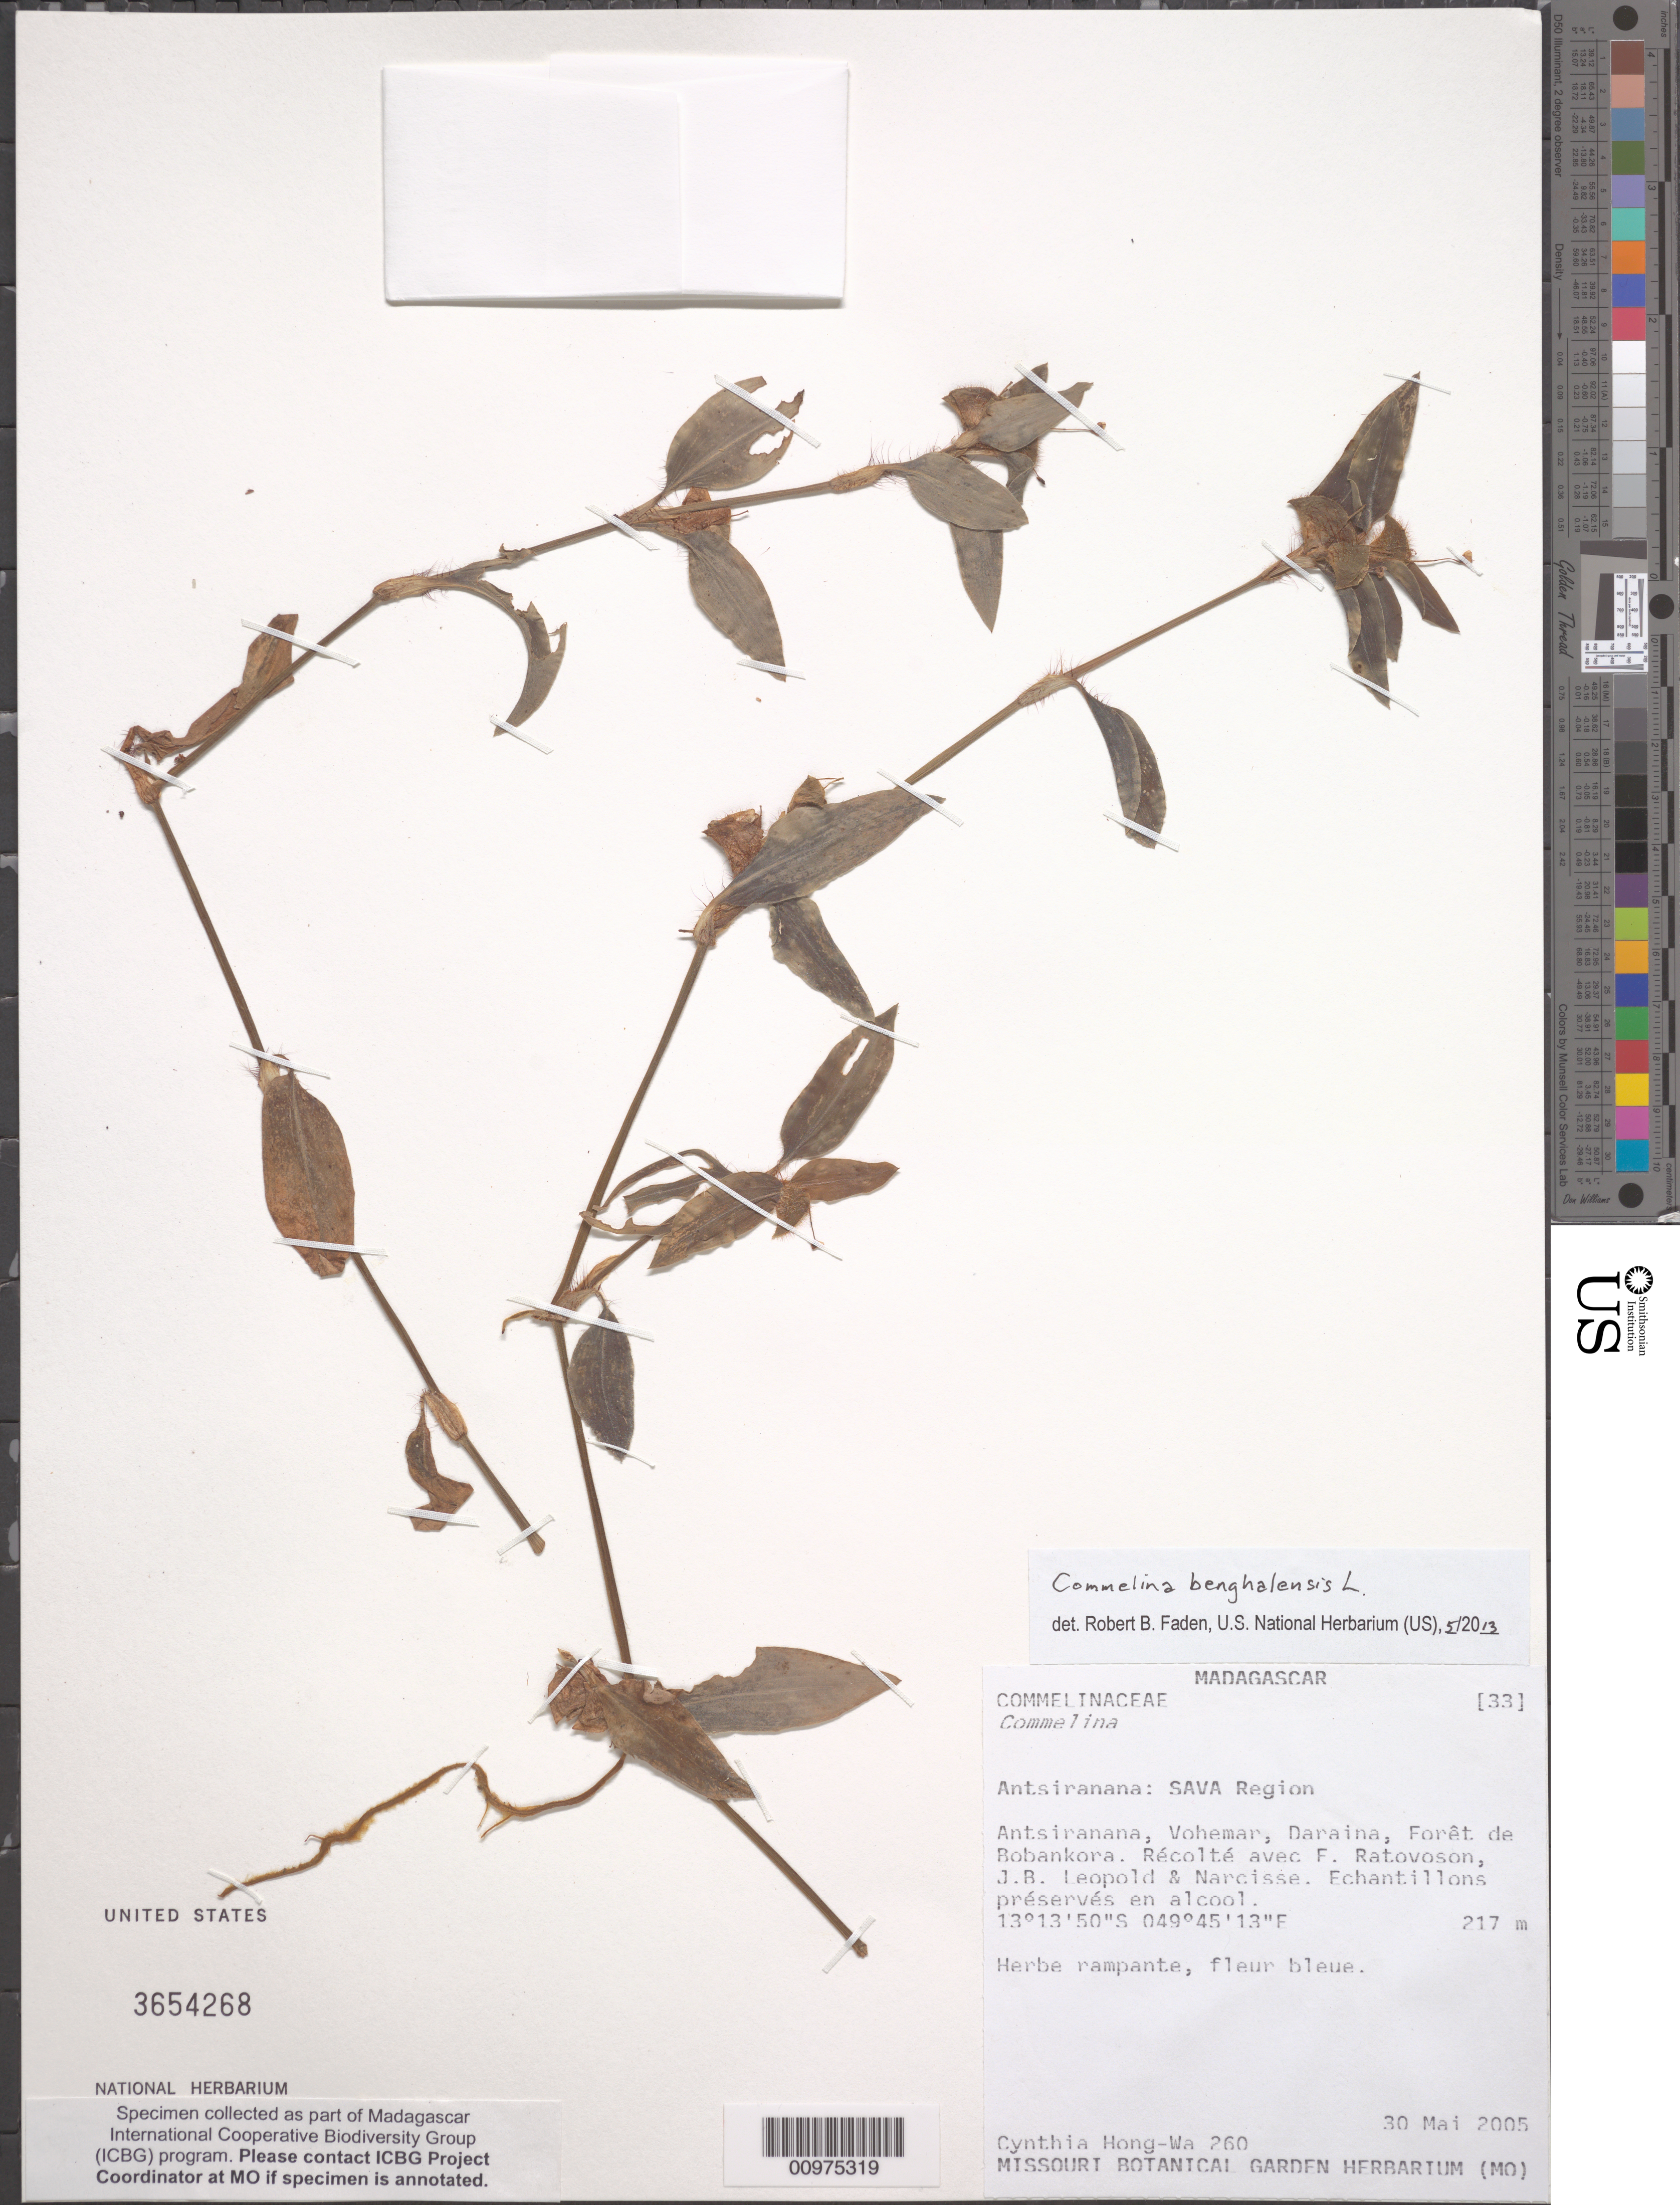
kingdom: Plantae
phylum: Tracheophyta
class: Liliopsida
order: Commelinales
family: Commelinaceae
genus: Commelina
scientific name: Commelina benghalensis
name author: L.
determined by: Faden, Robert B., (US), Smithsonian Institution - National Museum of Natural History (UNITED STATES)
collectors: C. Hong-Wa et al.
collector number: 260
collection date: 2005-05-30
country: Madagascar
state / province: Sava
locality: Antsiranana, Vohemar, Daraina, Forêt de Bobankora.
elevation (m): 217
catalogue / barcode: US 3654268